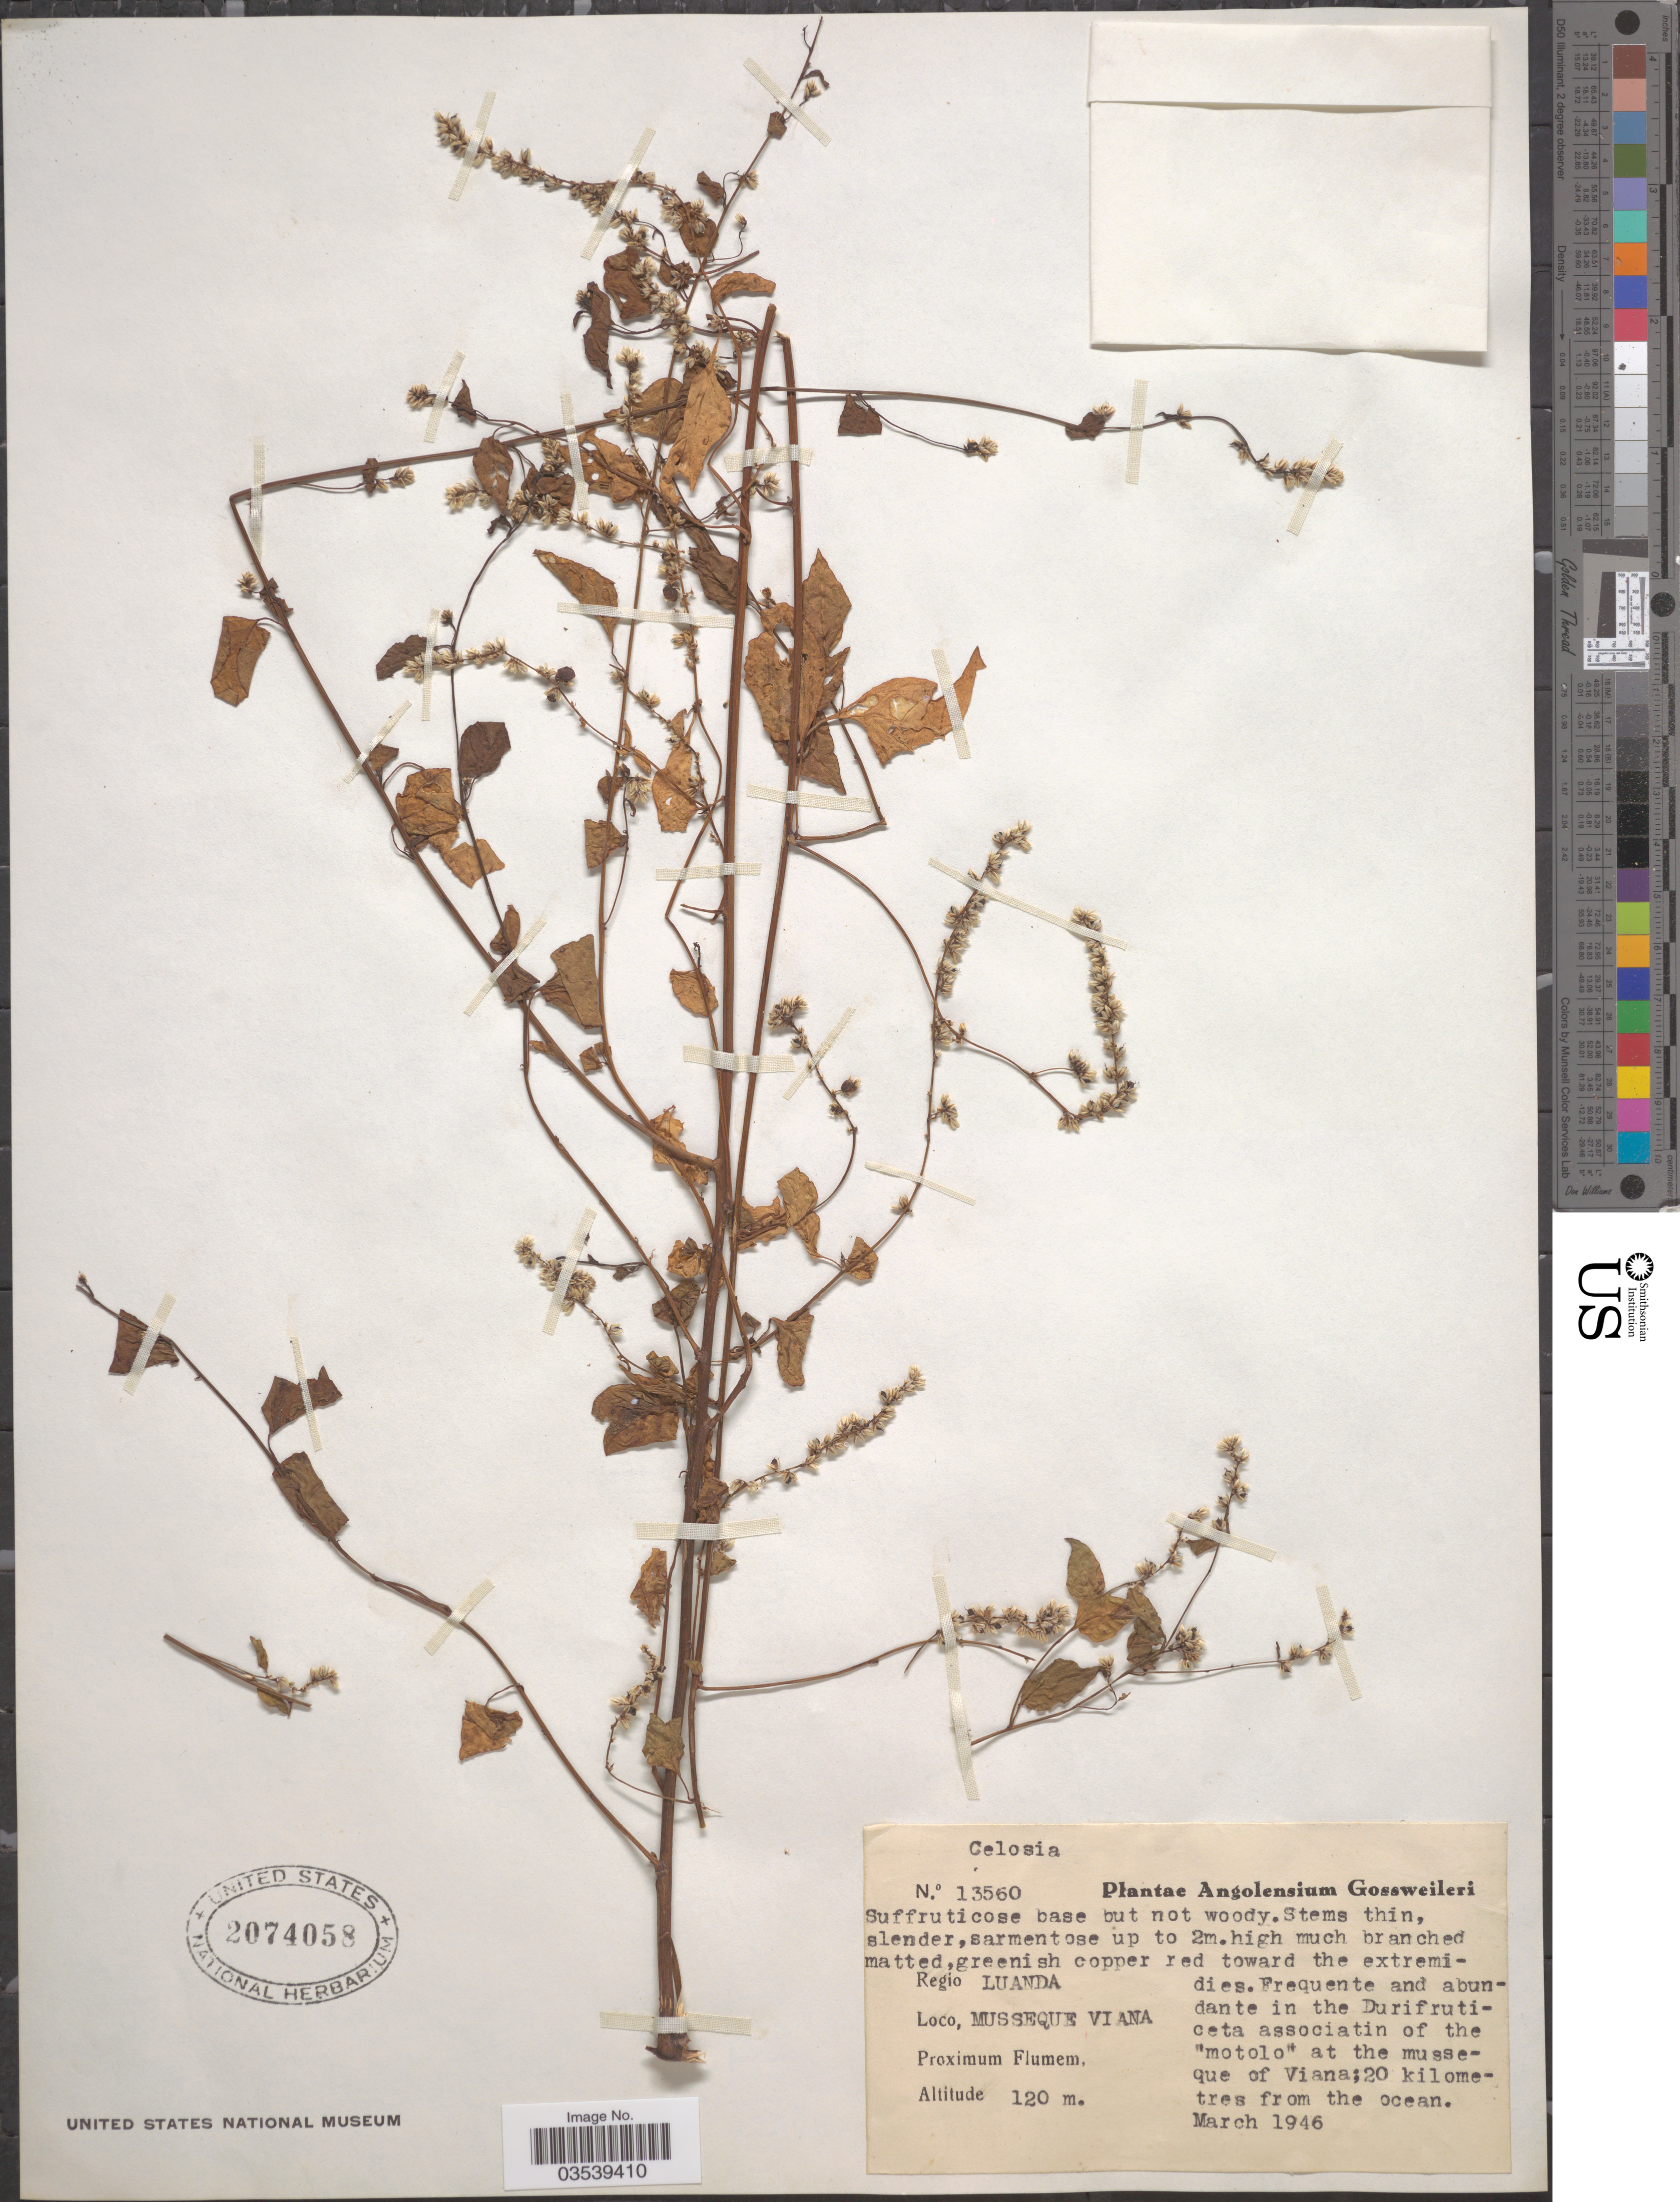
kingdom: Plantae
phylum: Tracheophyta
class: Magnoliopsida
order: Caryophyllales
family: Amaranthaceae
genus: Celosia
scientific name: Celosia sp.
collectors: -. Gossweiler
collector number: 13560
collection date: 1946-03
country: Angola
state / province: Luanda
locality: Regio Luanda. Musseque Viana. 20 kilometres from the ocean.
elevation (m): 120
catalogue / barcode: US 2074058